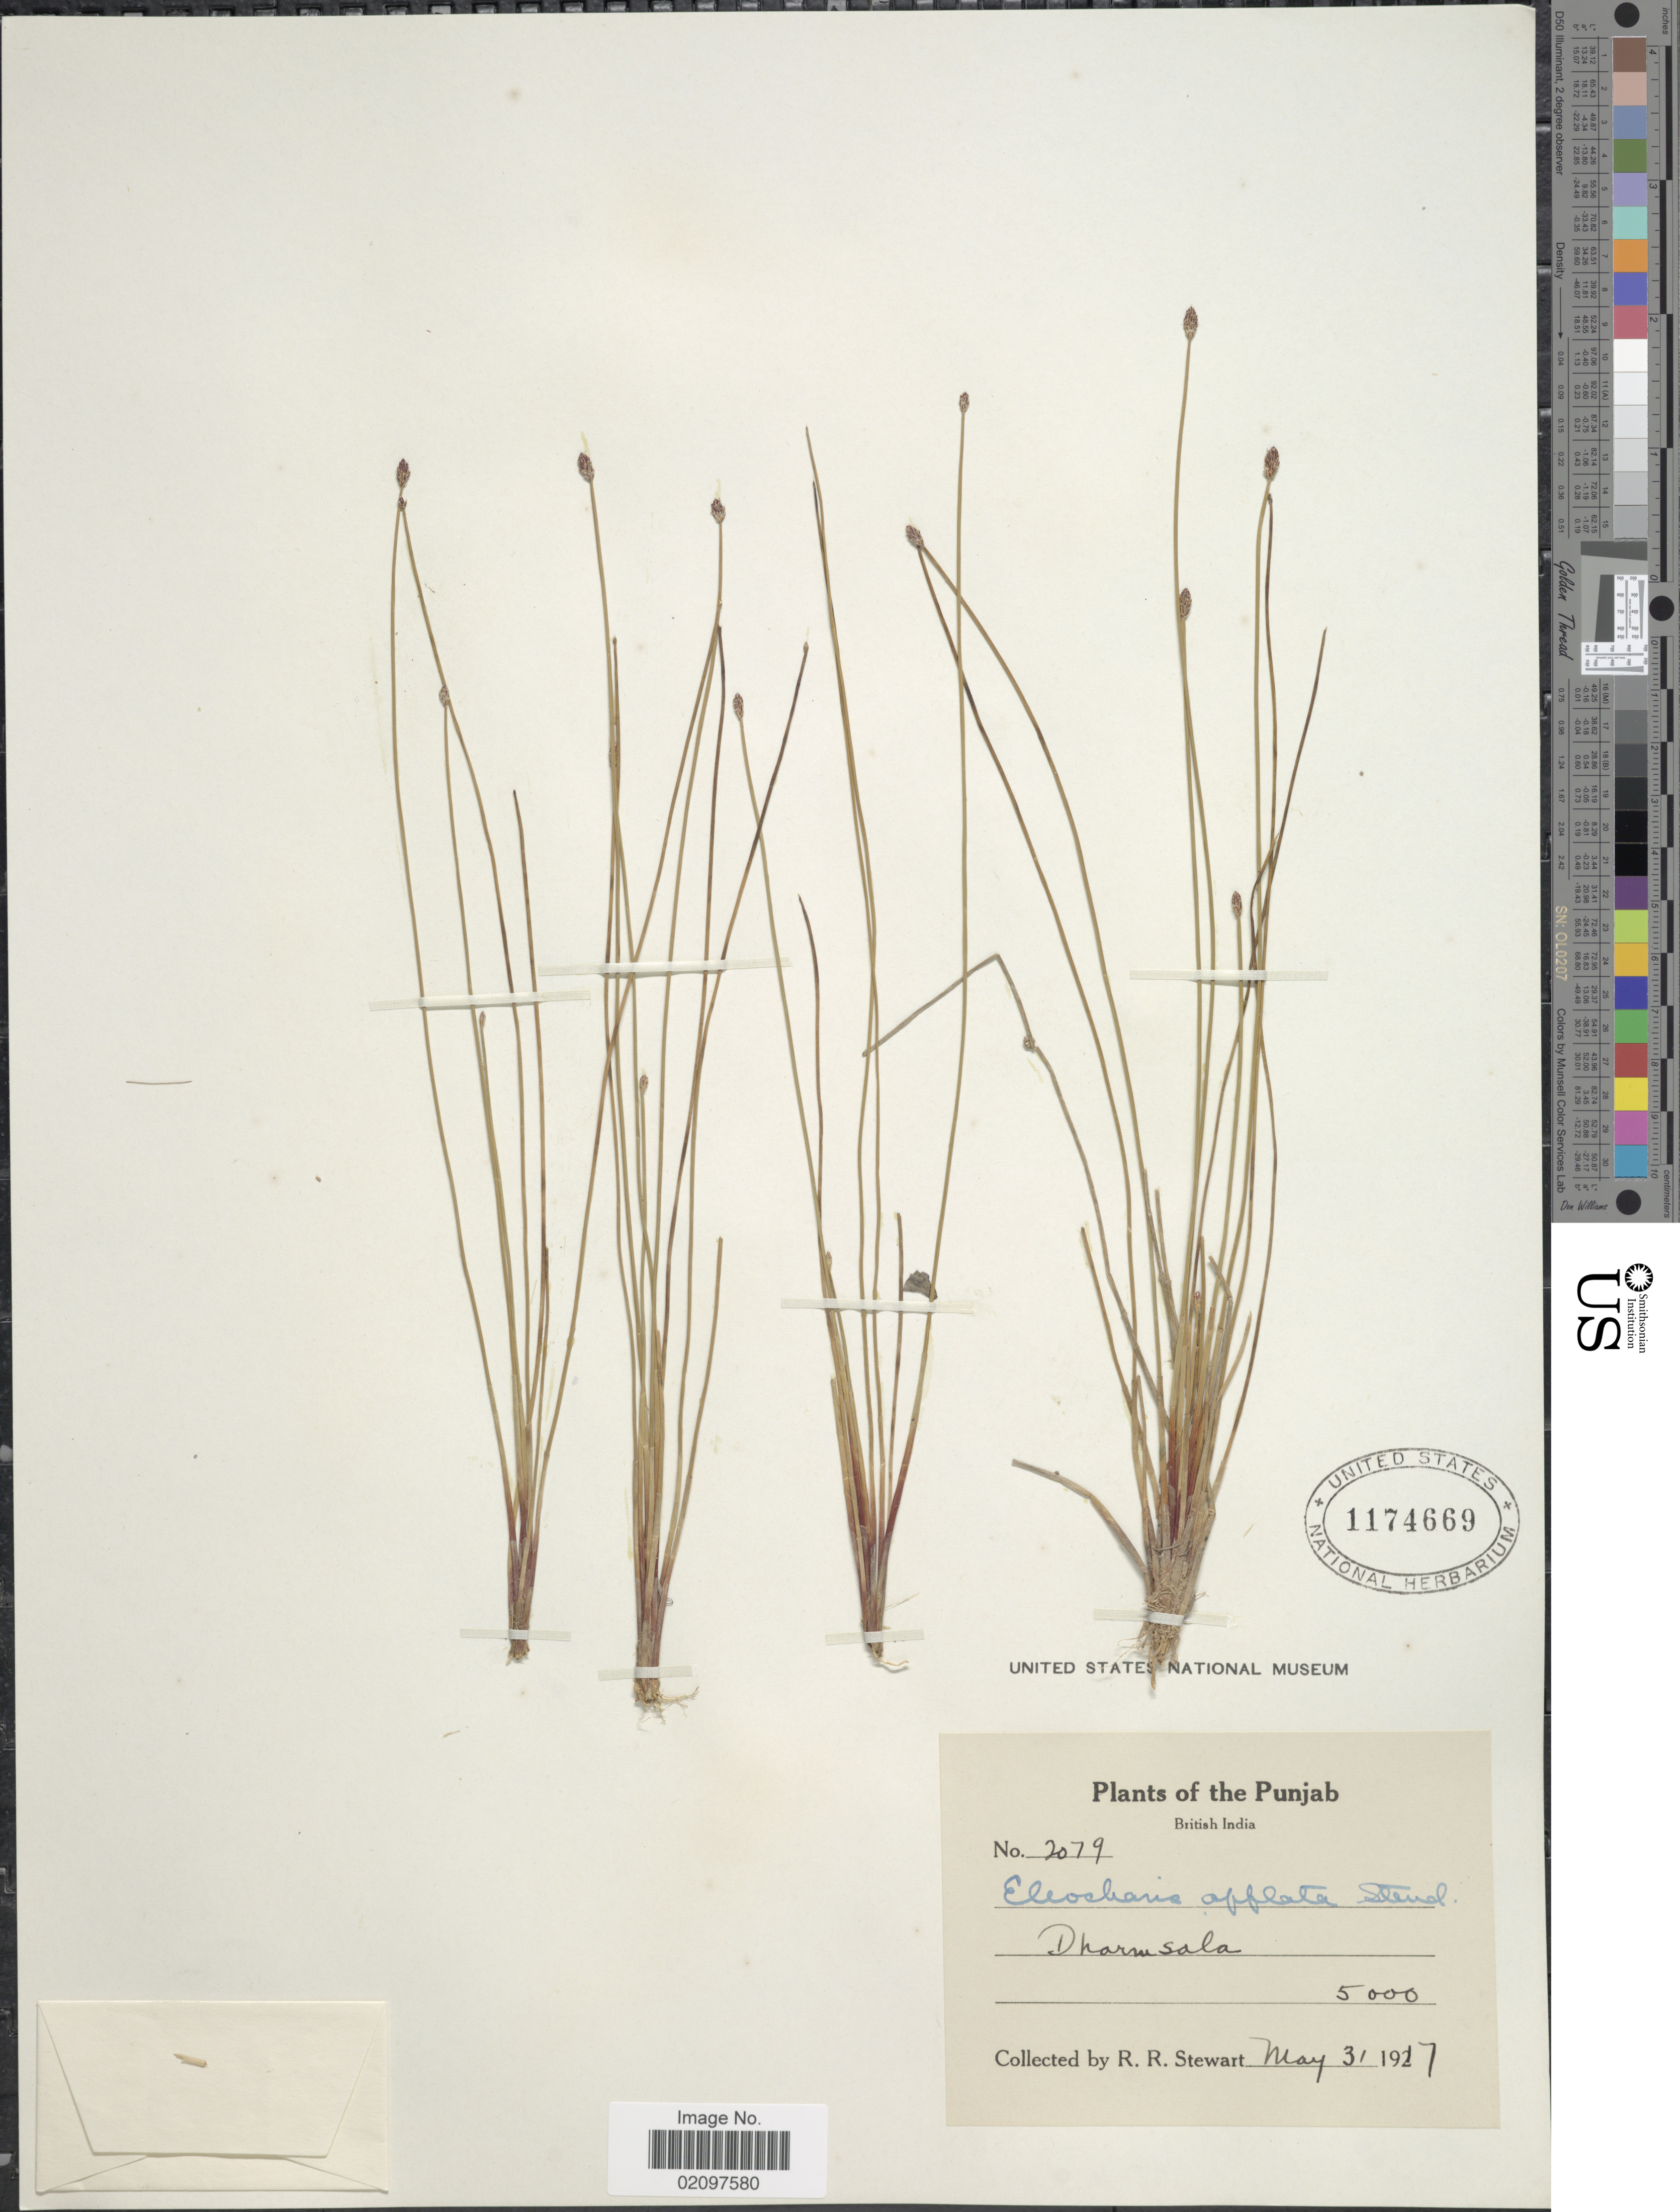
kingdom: Plantae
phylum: Tracheophyta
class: Liliopsida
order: Poales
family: Cyperaceae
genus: Eleocharis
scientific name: Eleocharis congesta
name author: D. Don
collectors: R. R. Stewart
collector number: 2079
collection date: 1917-05-31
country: India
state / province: Himachal Pradesh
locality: British India, Dharmsala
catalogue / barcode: US 1174669